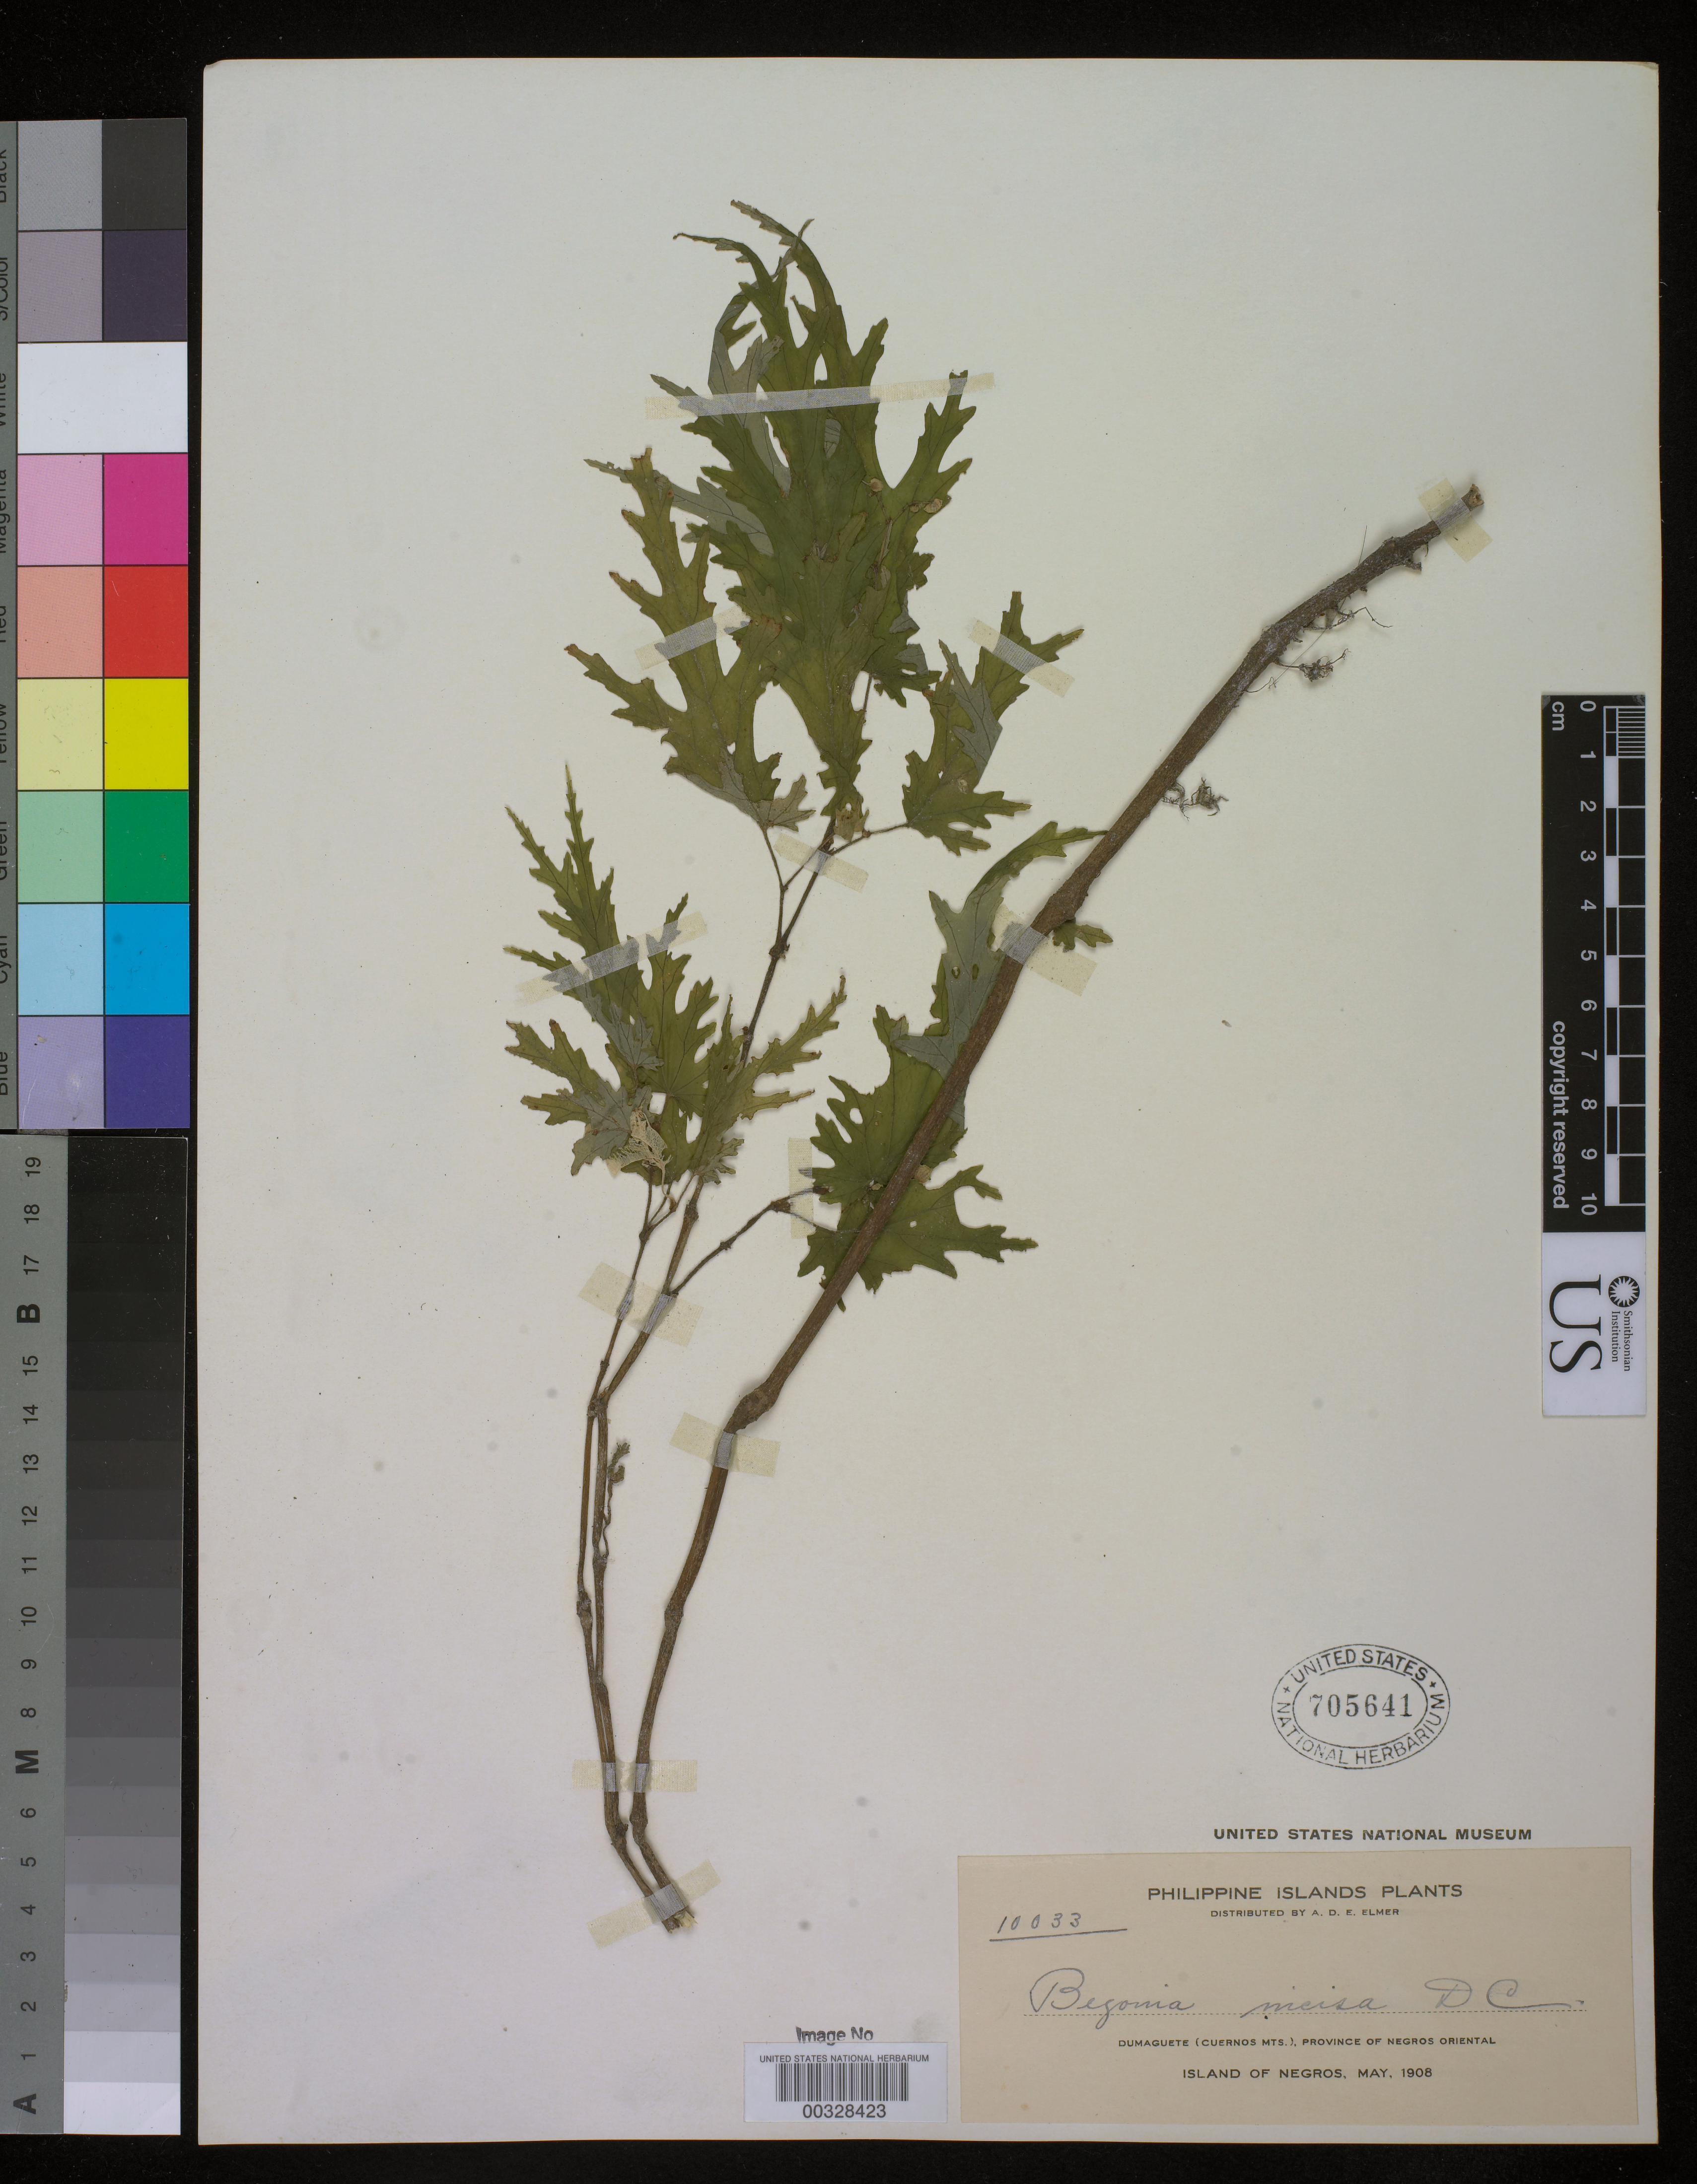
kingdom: Plantae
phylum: Tracheophyta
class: Magnoliopsida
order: Cucurbitales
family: Begoniaceae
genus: Begonia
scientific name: Begonia incisa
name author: A. DC.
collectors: A. D. E. Elmer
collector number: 10033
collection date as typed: May 1908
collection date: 1908-05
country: Philippines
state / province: Central Visayas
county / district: Negros Oriental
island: Negros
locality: Dumaguete, Cuernos Mountains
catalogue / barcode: US 705641